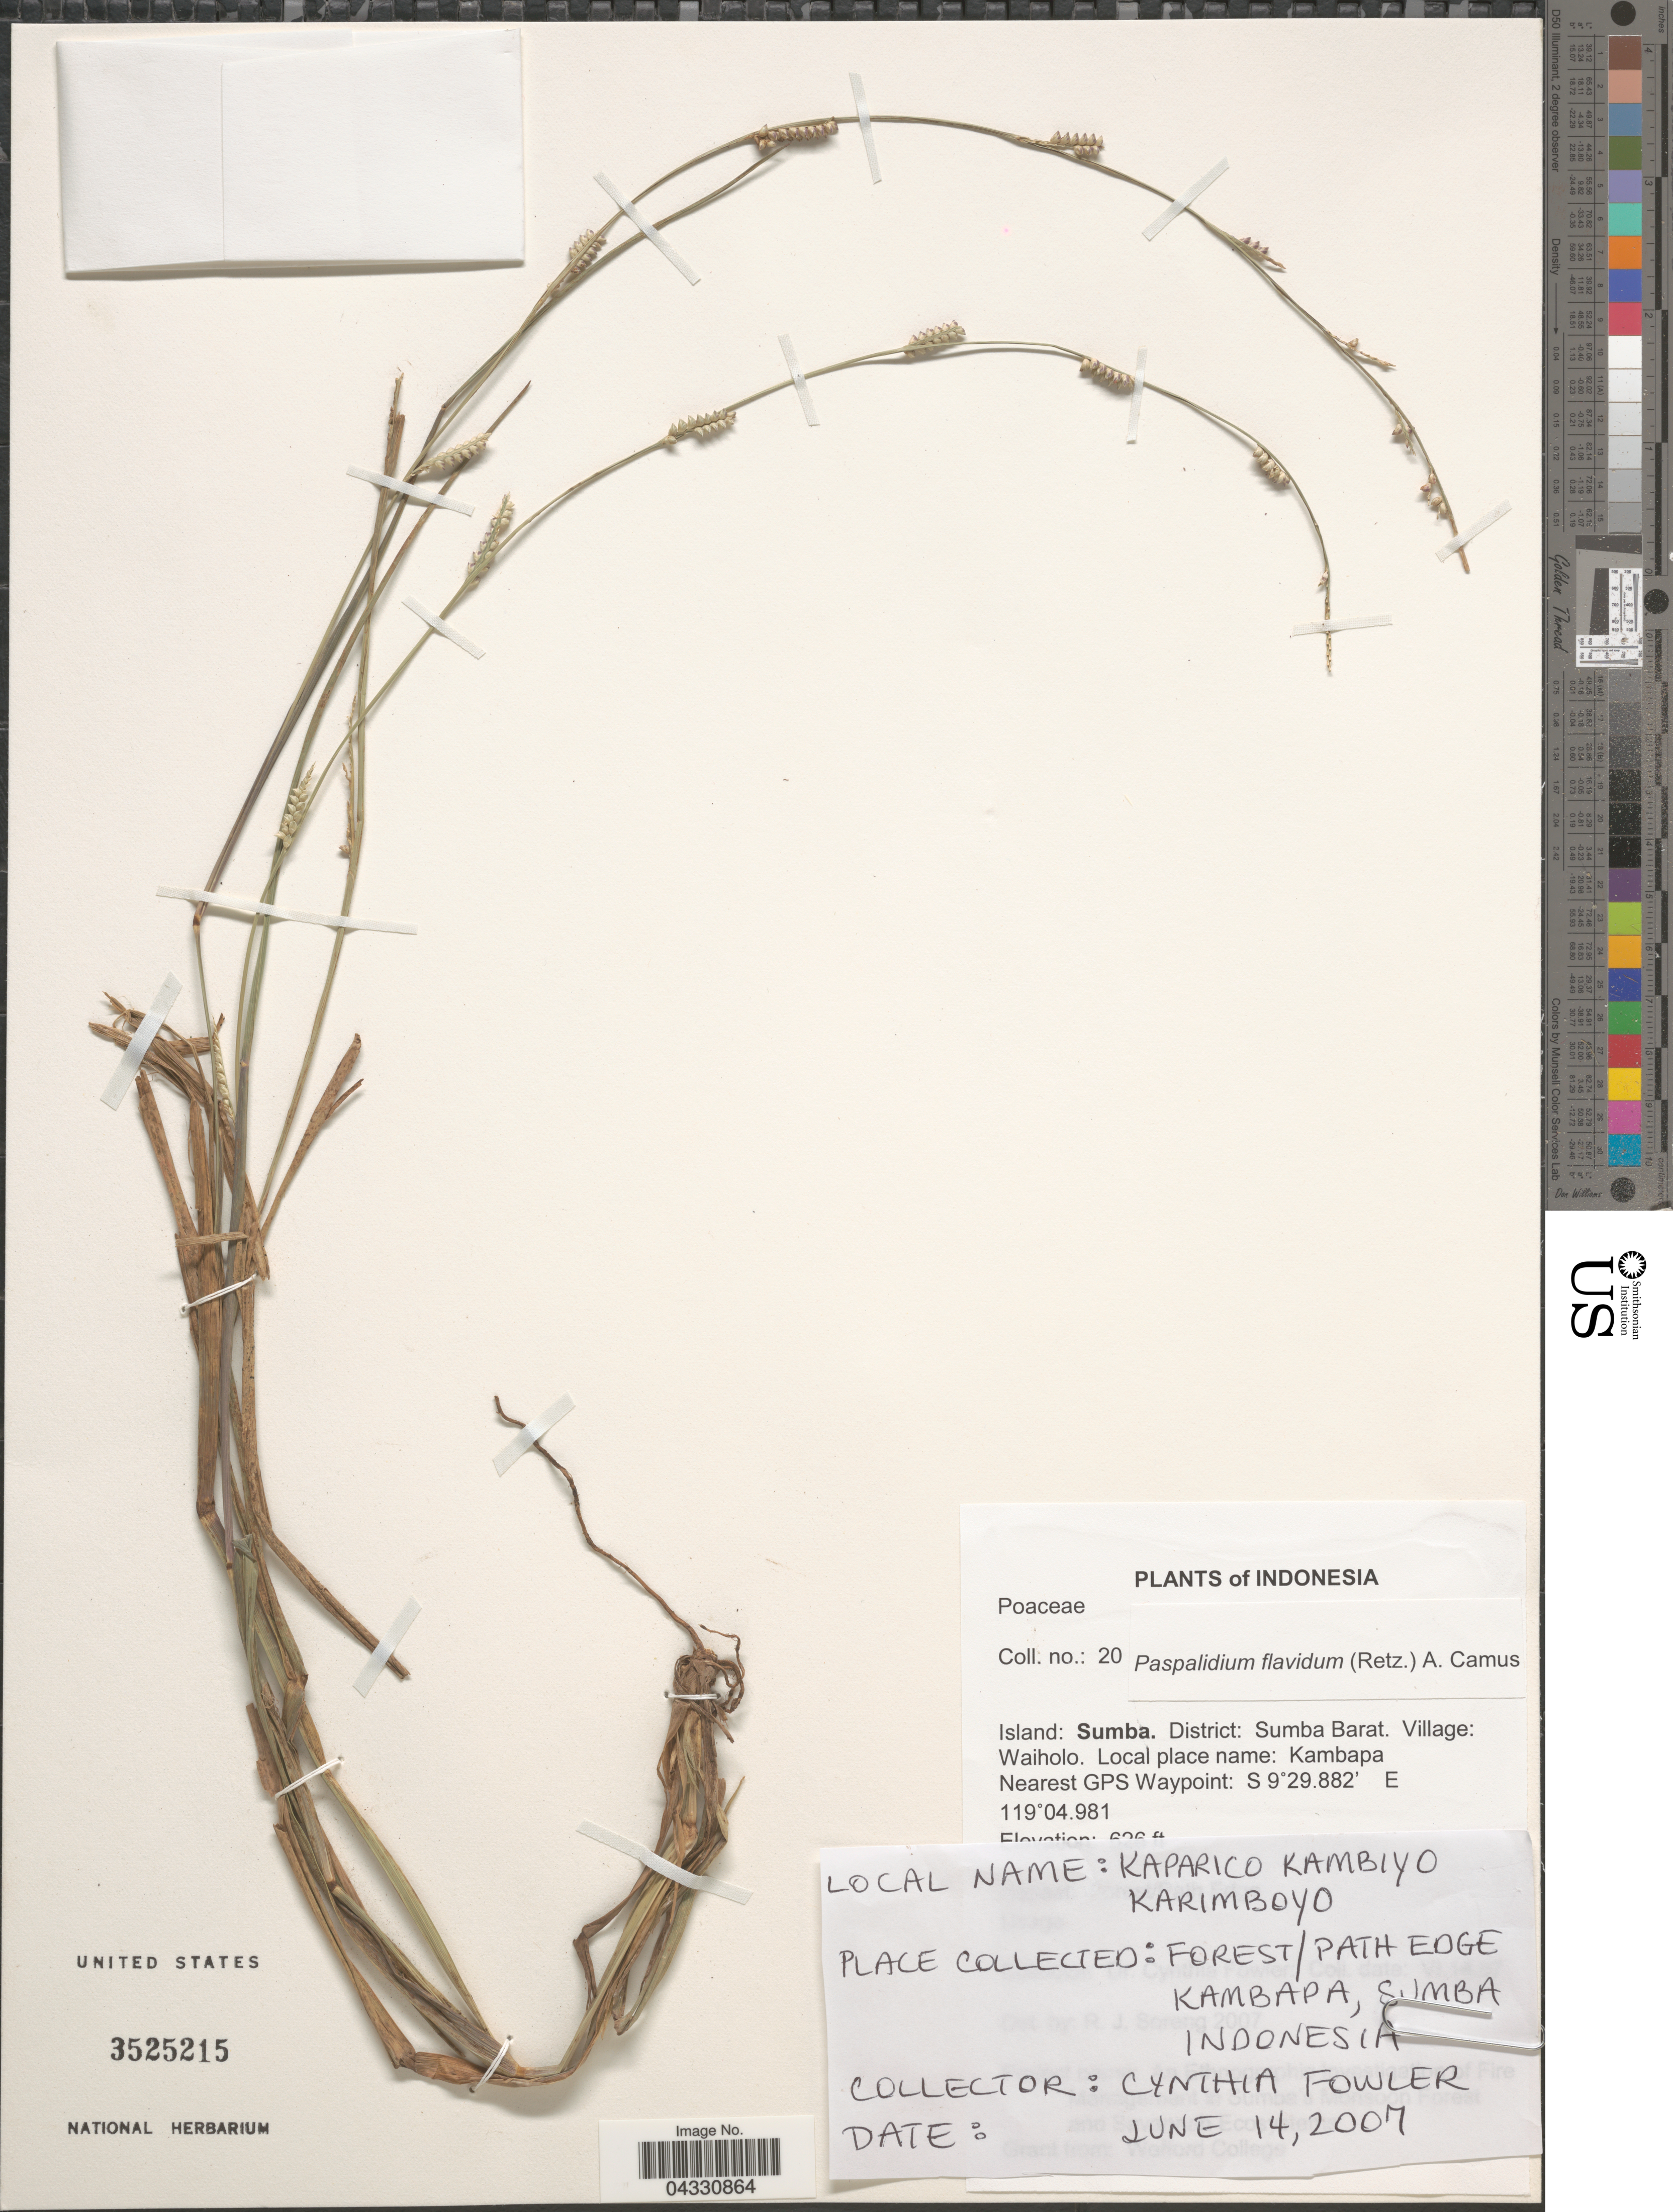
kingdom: Plantae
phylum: Tracheophyta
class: Liliopsida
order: Poales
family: Poaceae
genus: Setaria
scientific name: Setaria flavida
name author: (Retz.) Veldkamp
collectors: C. Fowler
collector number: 20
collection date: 2007-06-14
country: Indonesia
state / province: Nusa Tenggara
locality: Island: Sumba. District: Sumba Barat. Village: Waiholo. Local place name: Kambapa. Forest/path edge Kambapa.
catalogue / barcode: US 3525215